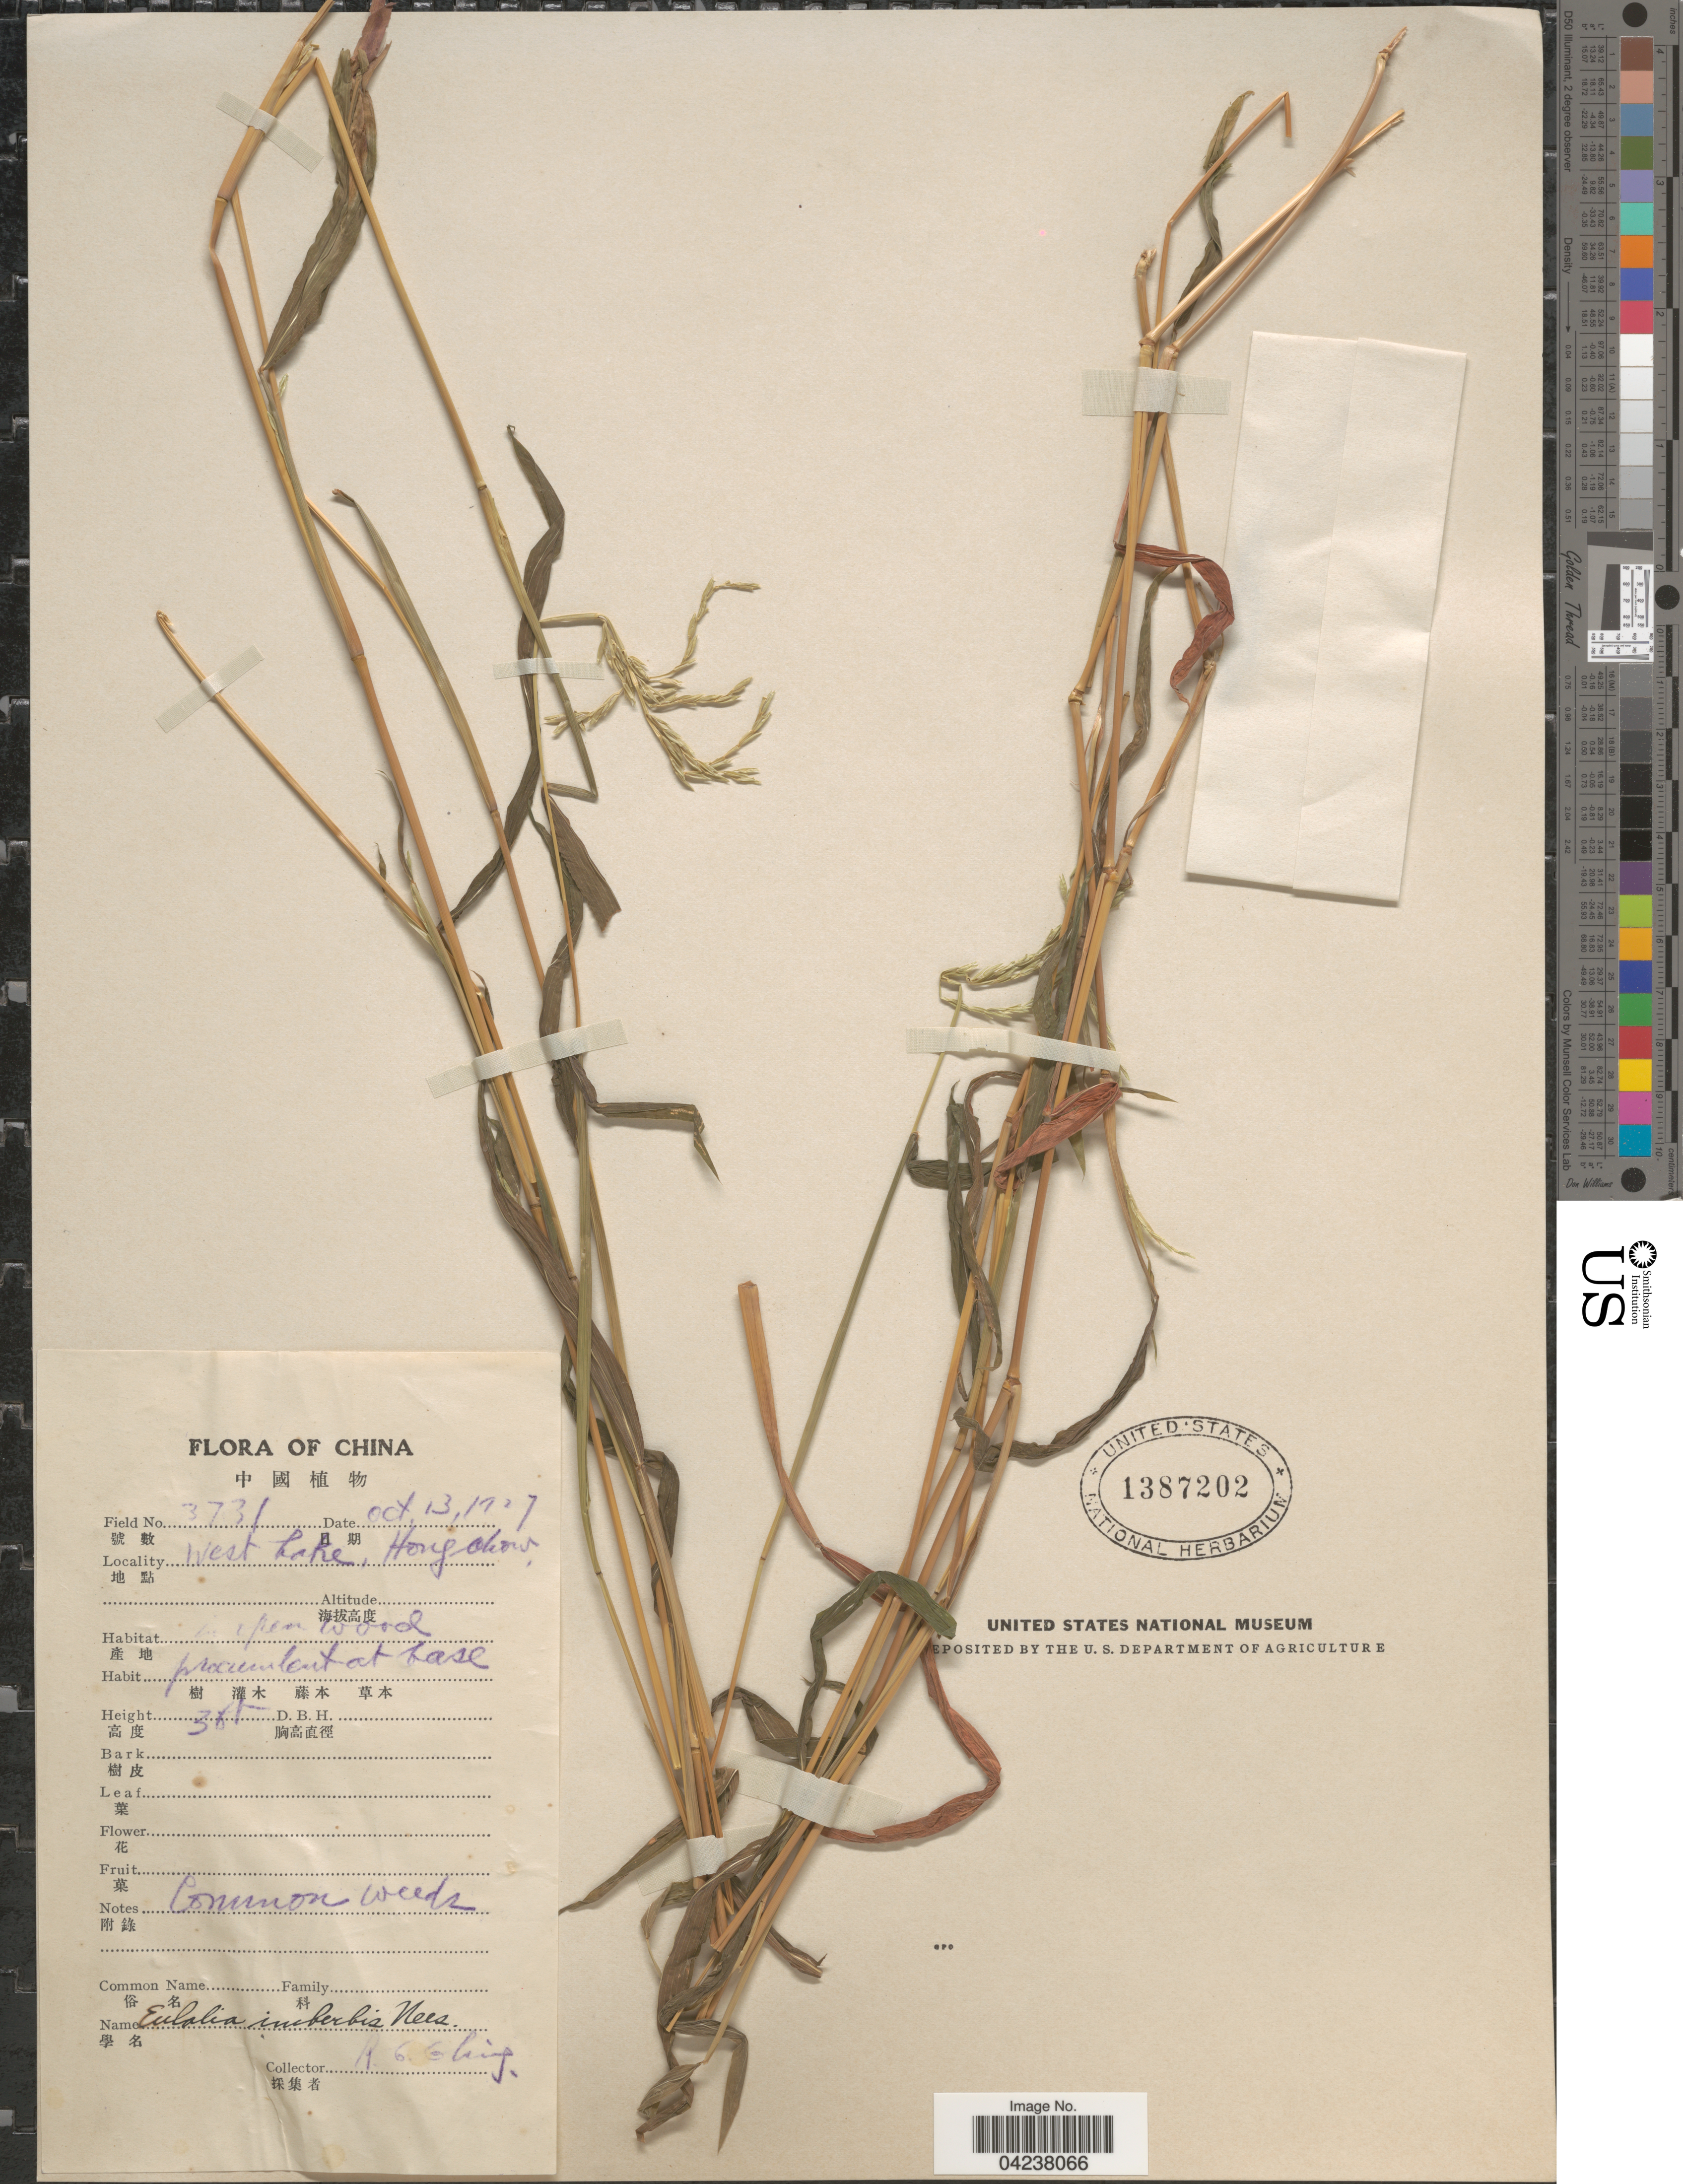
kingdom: Plantae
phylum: Tracheophyta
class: Liliopsida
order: Poales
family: Poaceae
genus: Microstegium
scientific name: Microstegium vimineum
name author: (Trin.) A. Camus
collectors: R. C. Ching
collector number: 3731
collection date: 1907-10-13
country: China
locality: West Lake, Hongchow.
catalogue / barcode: US 1387202